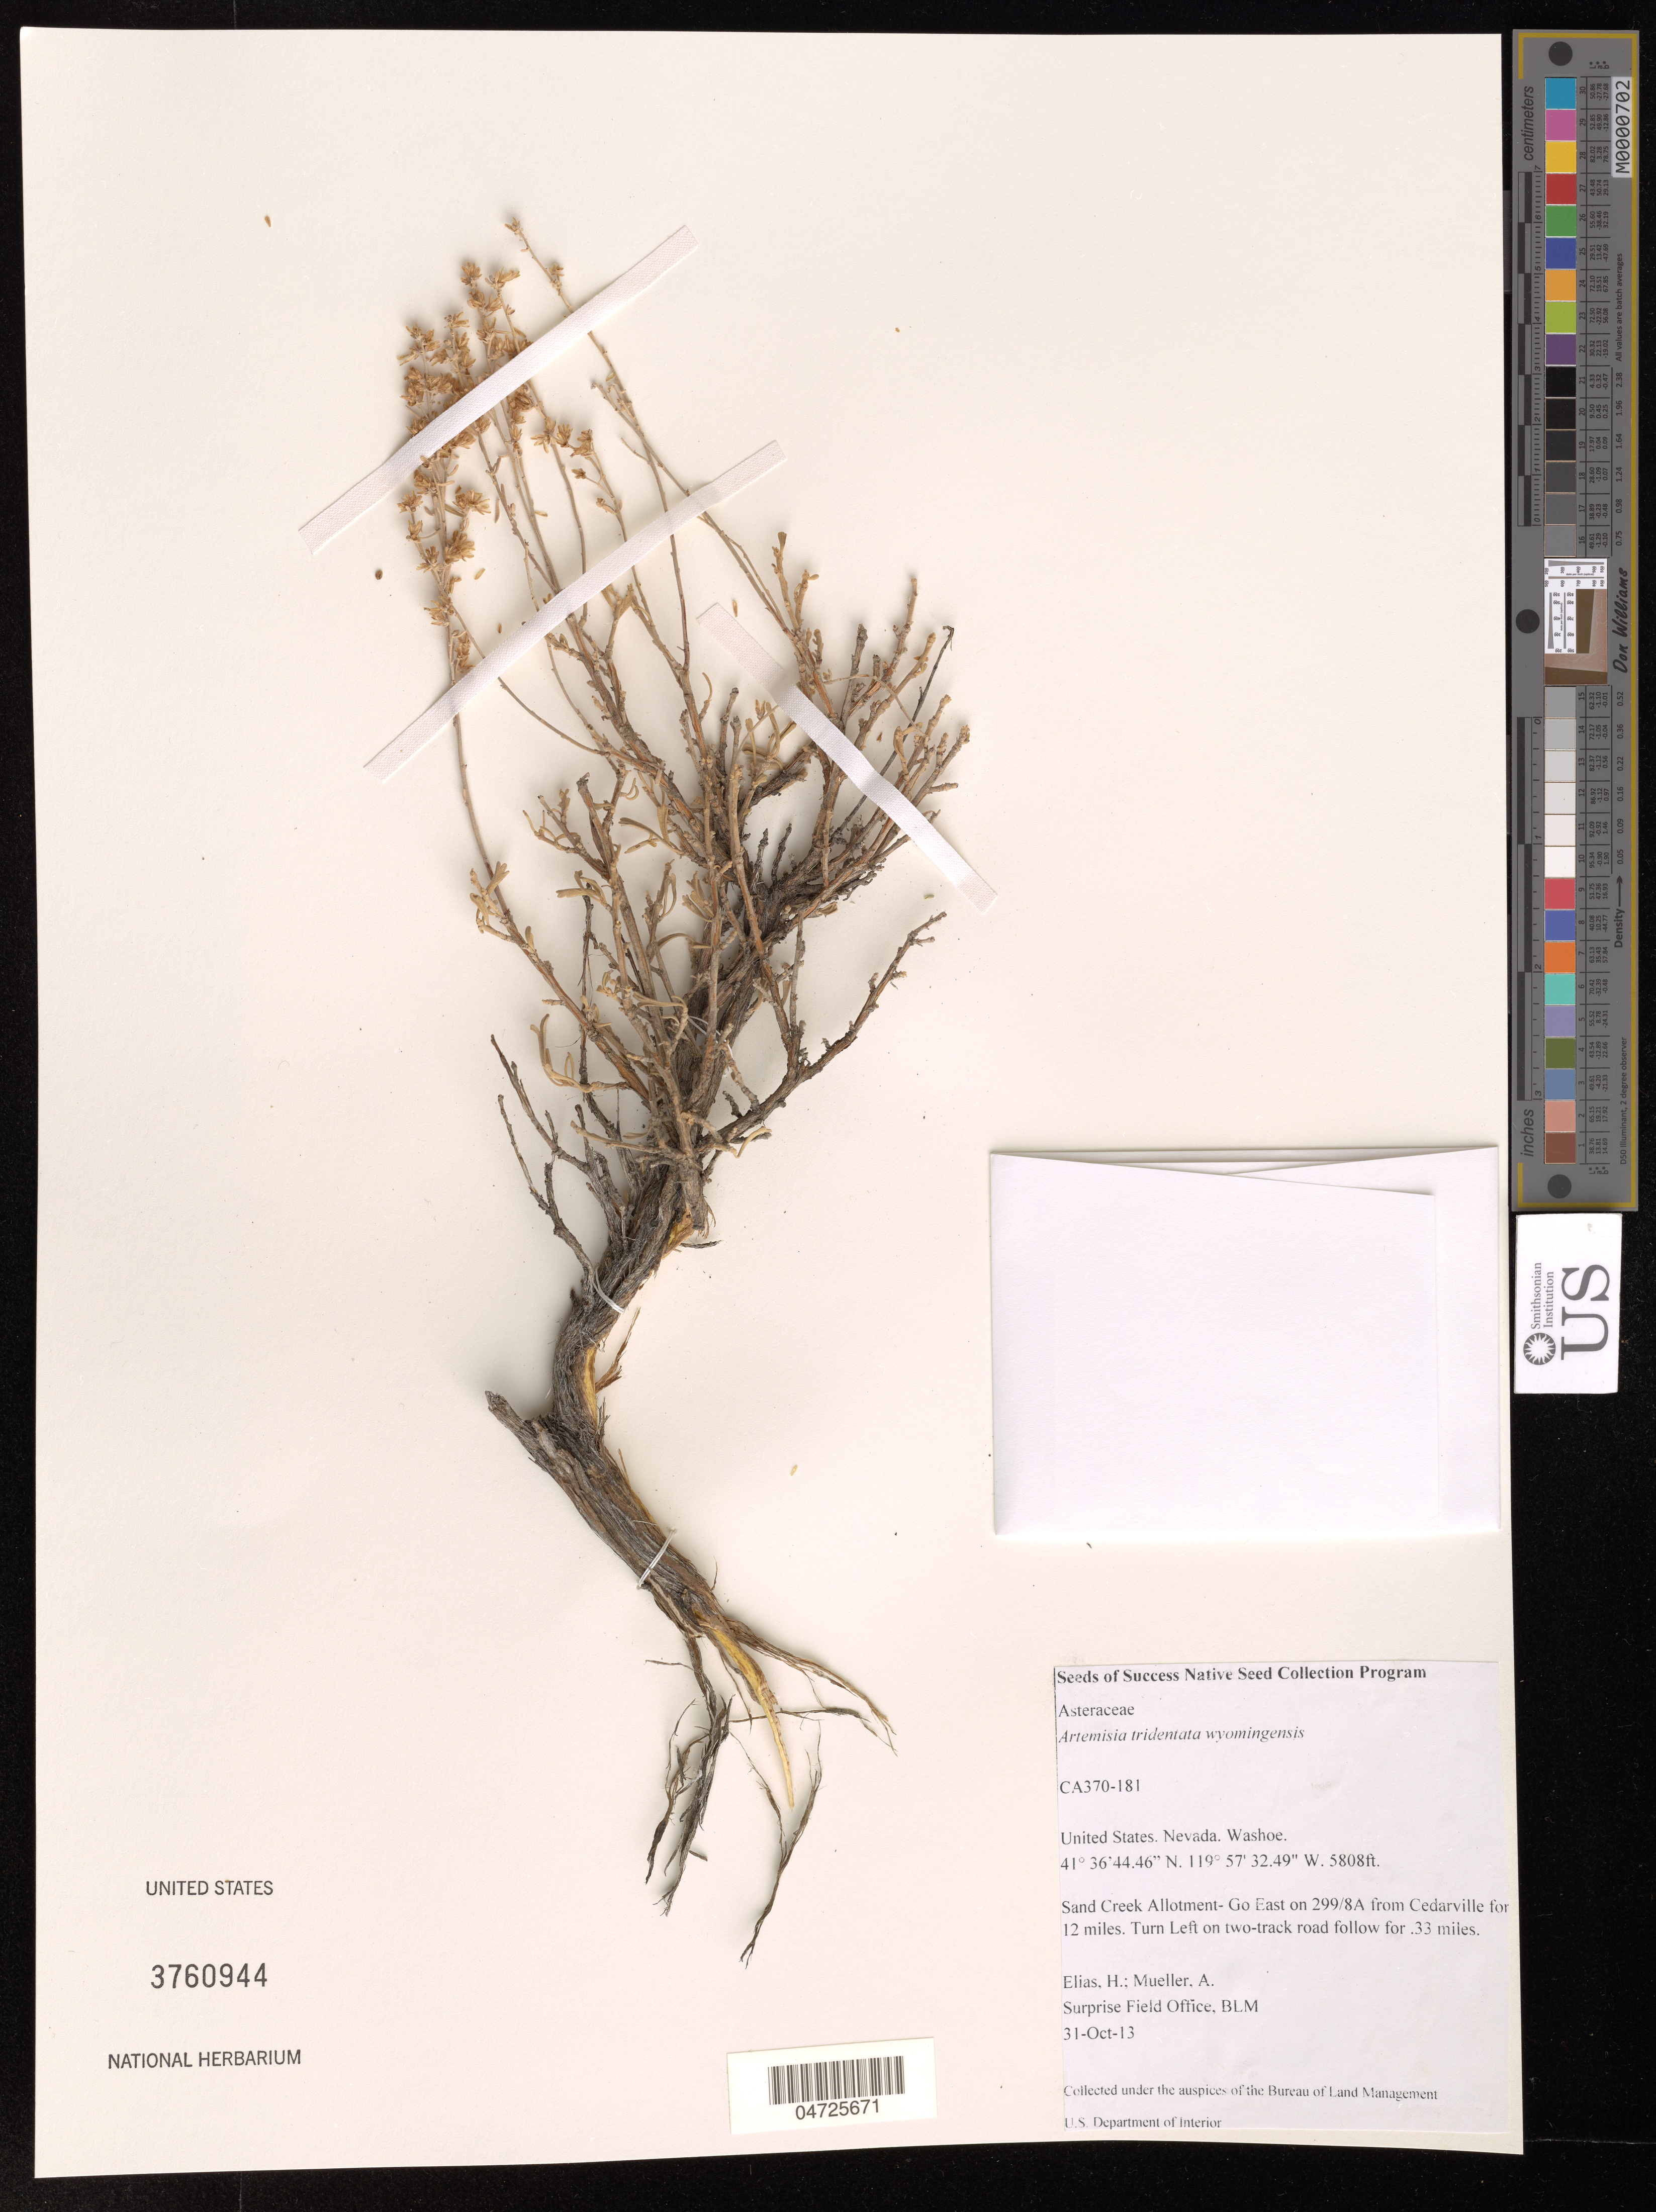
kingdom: Plantae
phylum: Tracheophyta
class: Magnoliopsida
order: Asterales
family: Asteraceae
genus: Artemisia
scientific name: Artemisia tridentata subsp. wyomingensis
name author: (Beetle & A.L. Young) S.L. Welsh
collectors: H. Elias & A. Mueller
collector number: CA370-181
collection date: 2013-10-31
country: United States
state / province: Nevada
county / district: Washoe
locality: Washoe. Sand Creek Allotment- Go East on 299/8A from Cedarville for 12 miles. Turn Left on two-track road follow for .33 miles.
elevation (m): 1770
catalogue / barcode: US 3760944